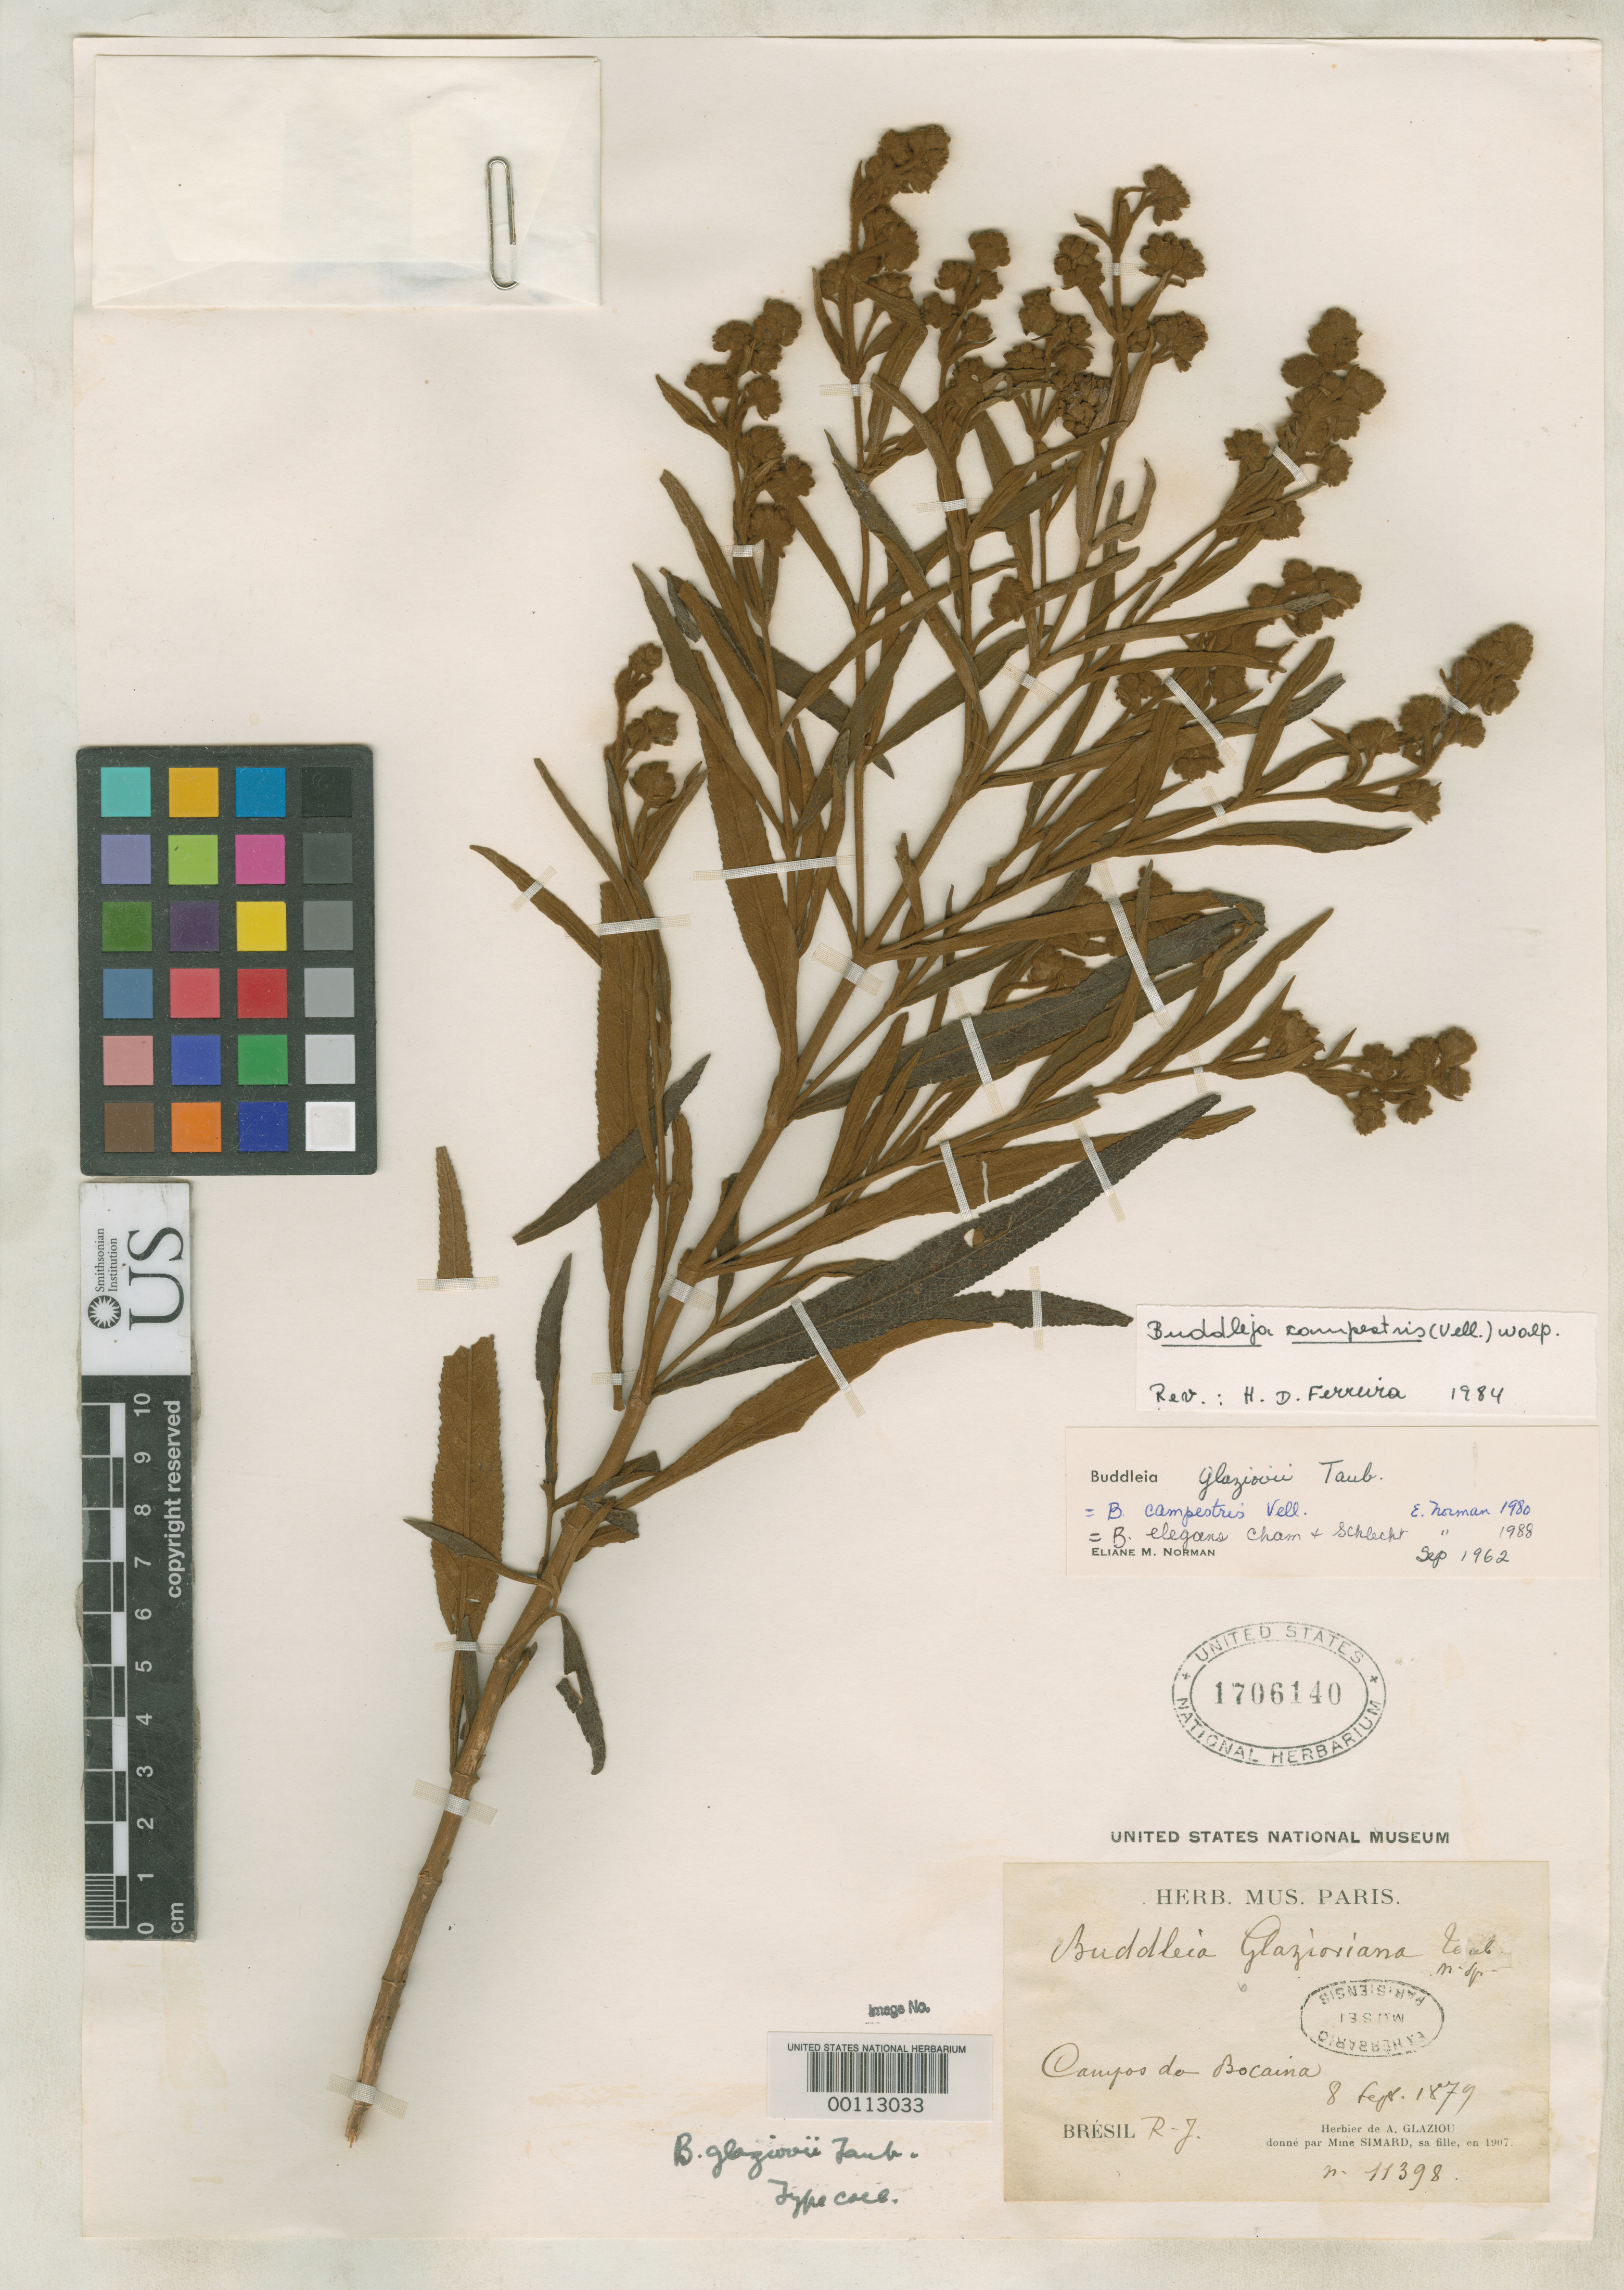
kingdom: Plantae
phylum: Tracheophyta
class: Magnoliopsida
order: Lamiales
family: Scrophulariaceae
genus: Buddleja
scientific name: Buddleja glaziovii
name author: Taub.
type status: Type Fragment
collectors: A. F. M. Glaziou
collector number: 11398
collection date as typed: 08 Sep 1879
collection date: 1879-09-08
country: Brazil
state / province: Rio de Janeiro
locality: Campos do Bocaina.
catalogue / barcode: US 1706140